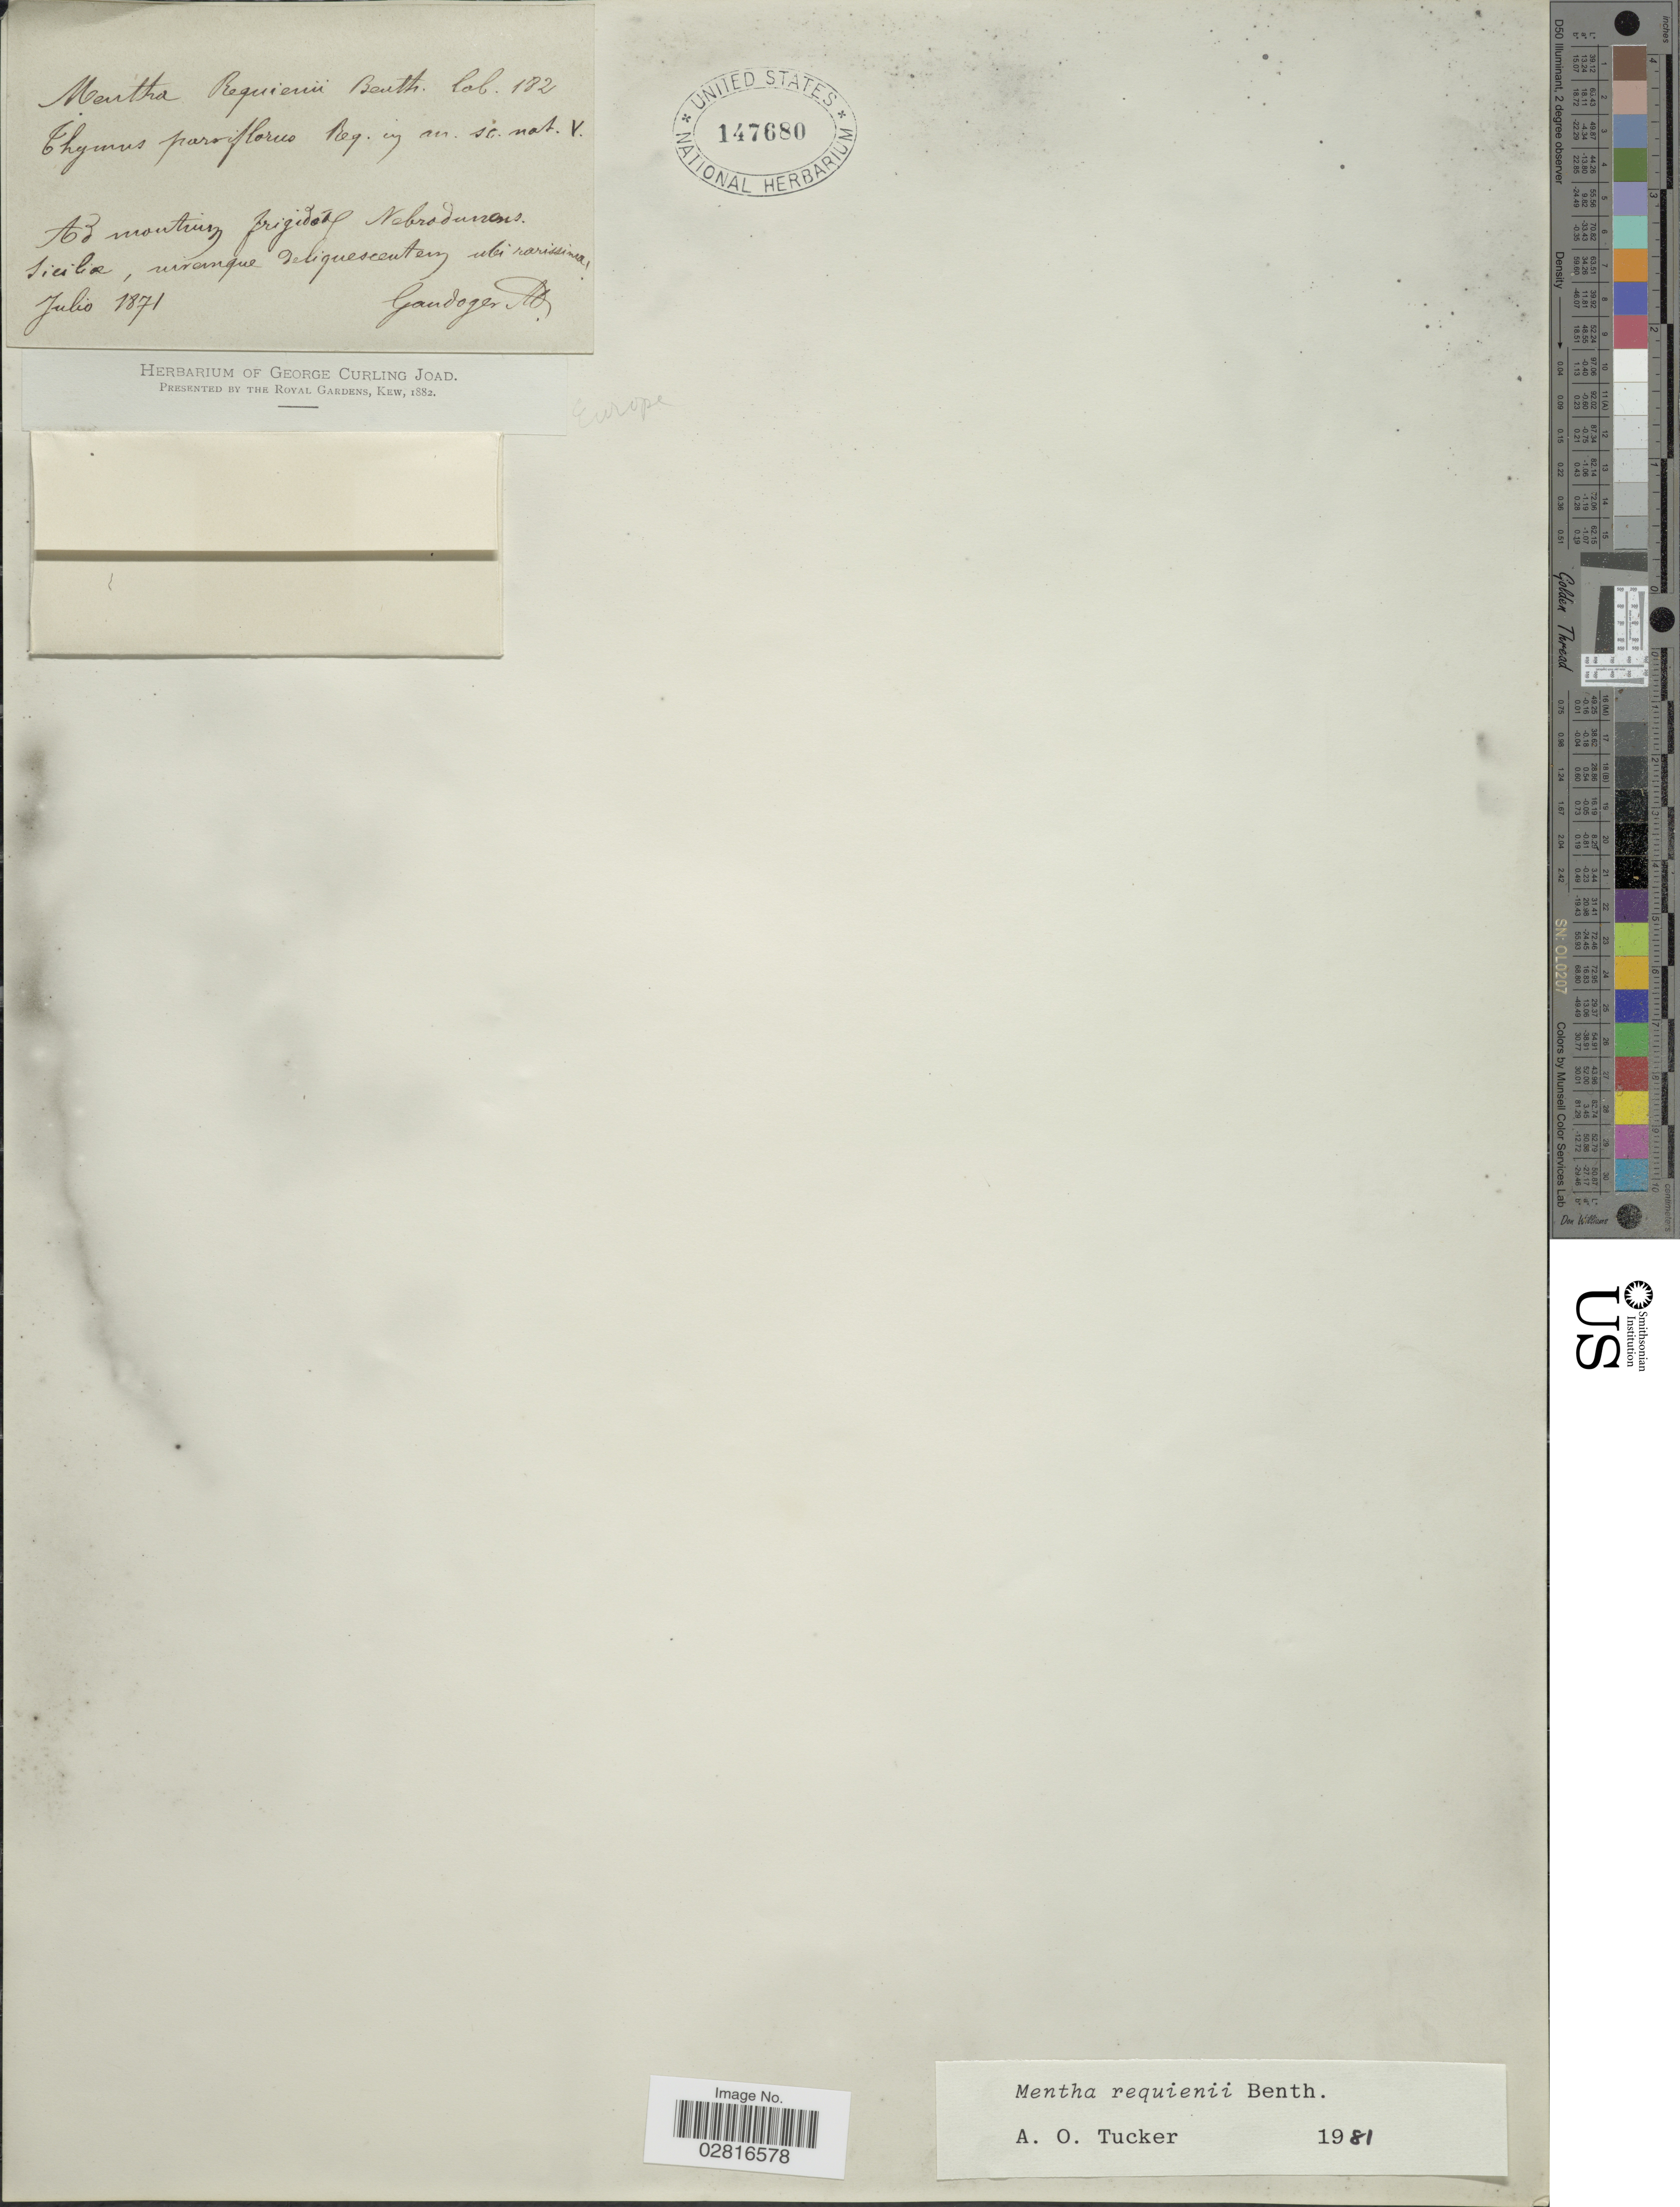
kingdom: Plantae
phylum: Tracheophyta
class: Magnoliopsida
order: Lamiales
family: Lamiaceae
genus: Mentha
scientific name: Mentha requienii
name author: Benth.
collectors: M. Gandoger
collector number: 182?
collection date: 1871-07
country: Italy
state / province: Siciliana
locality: A3 montium frigidoal [interpreted] Nebradunens. Sicilia, uiranque [interpreted] deliquescentery ubi rarissinia [interpreted].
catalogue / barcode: US 147680